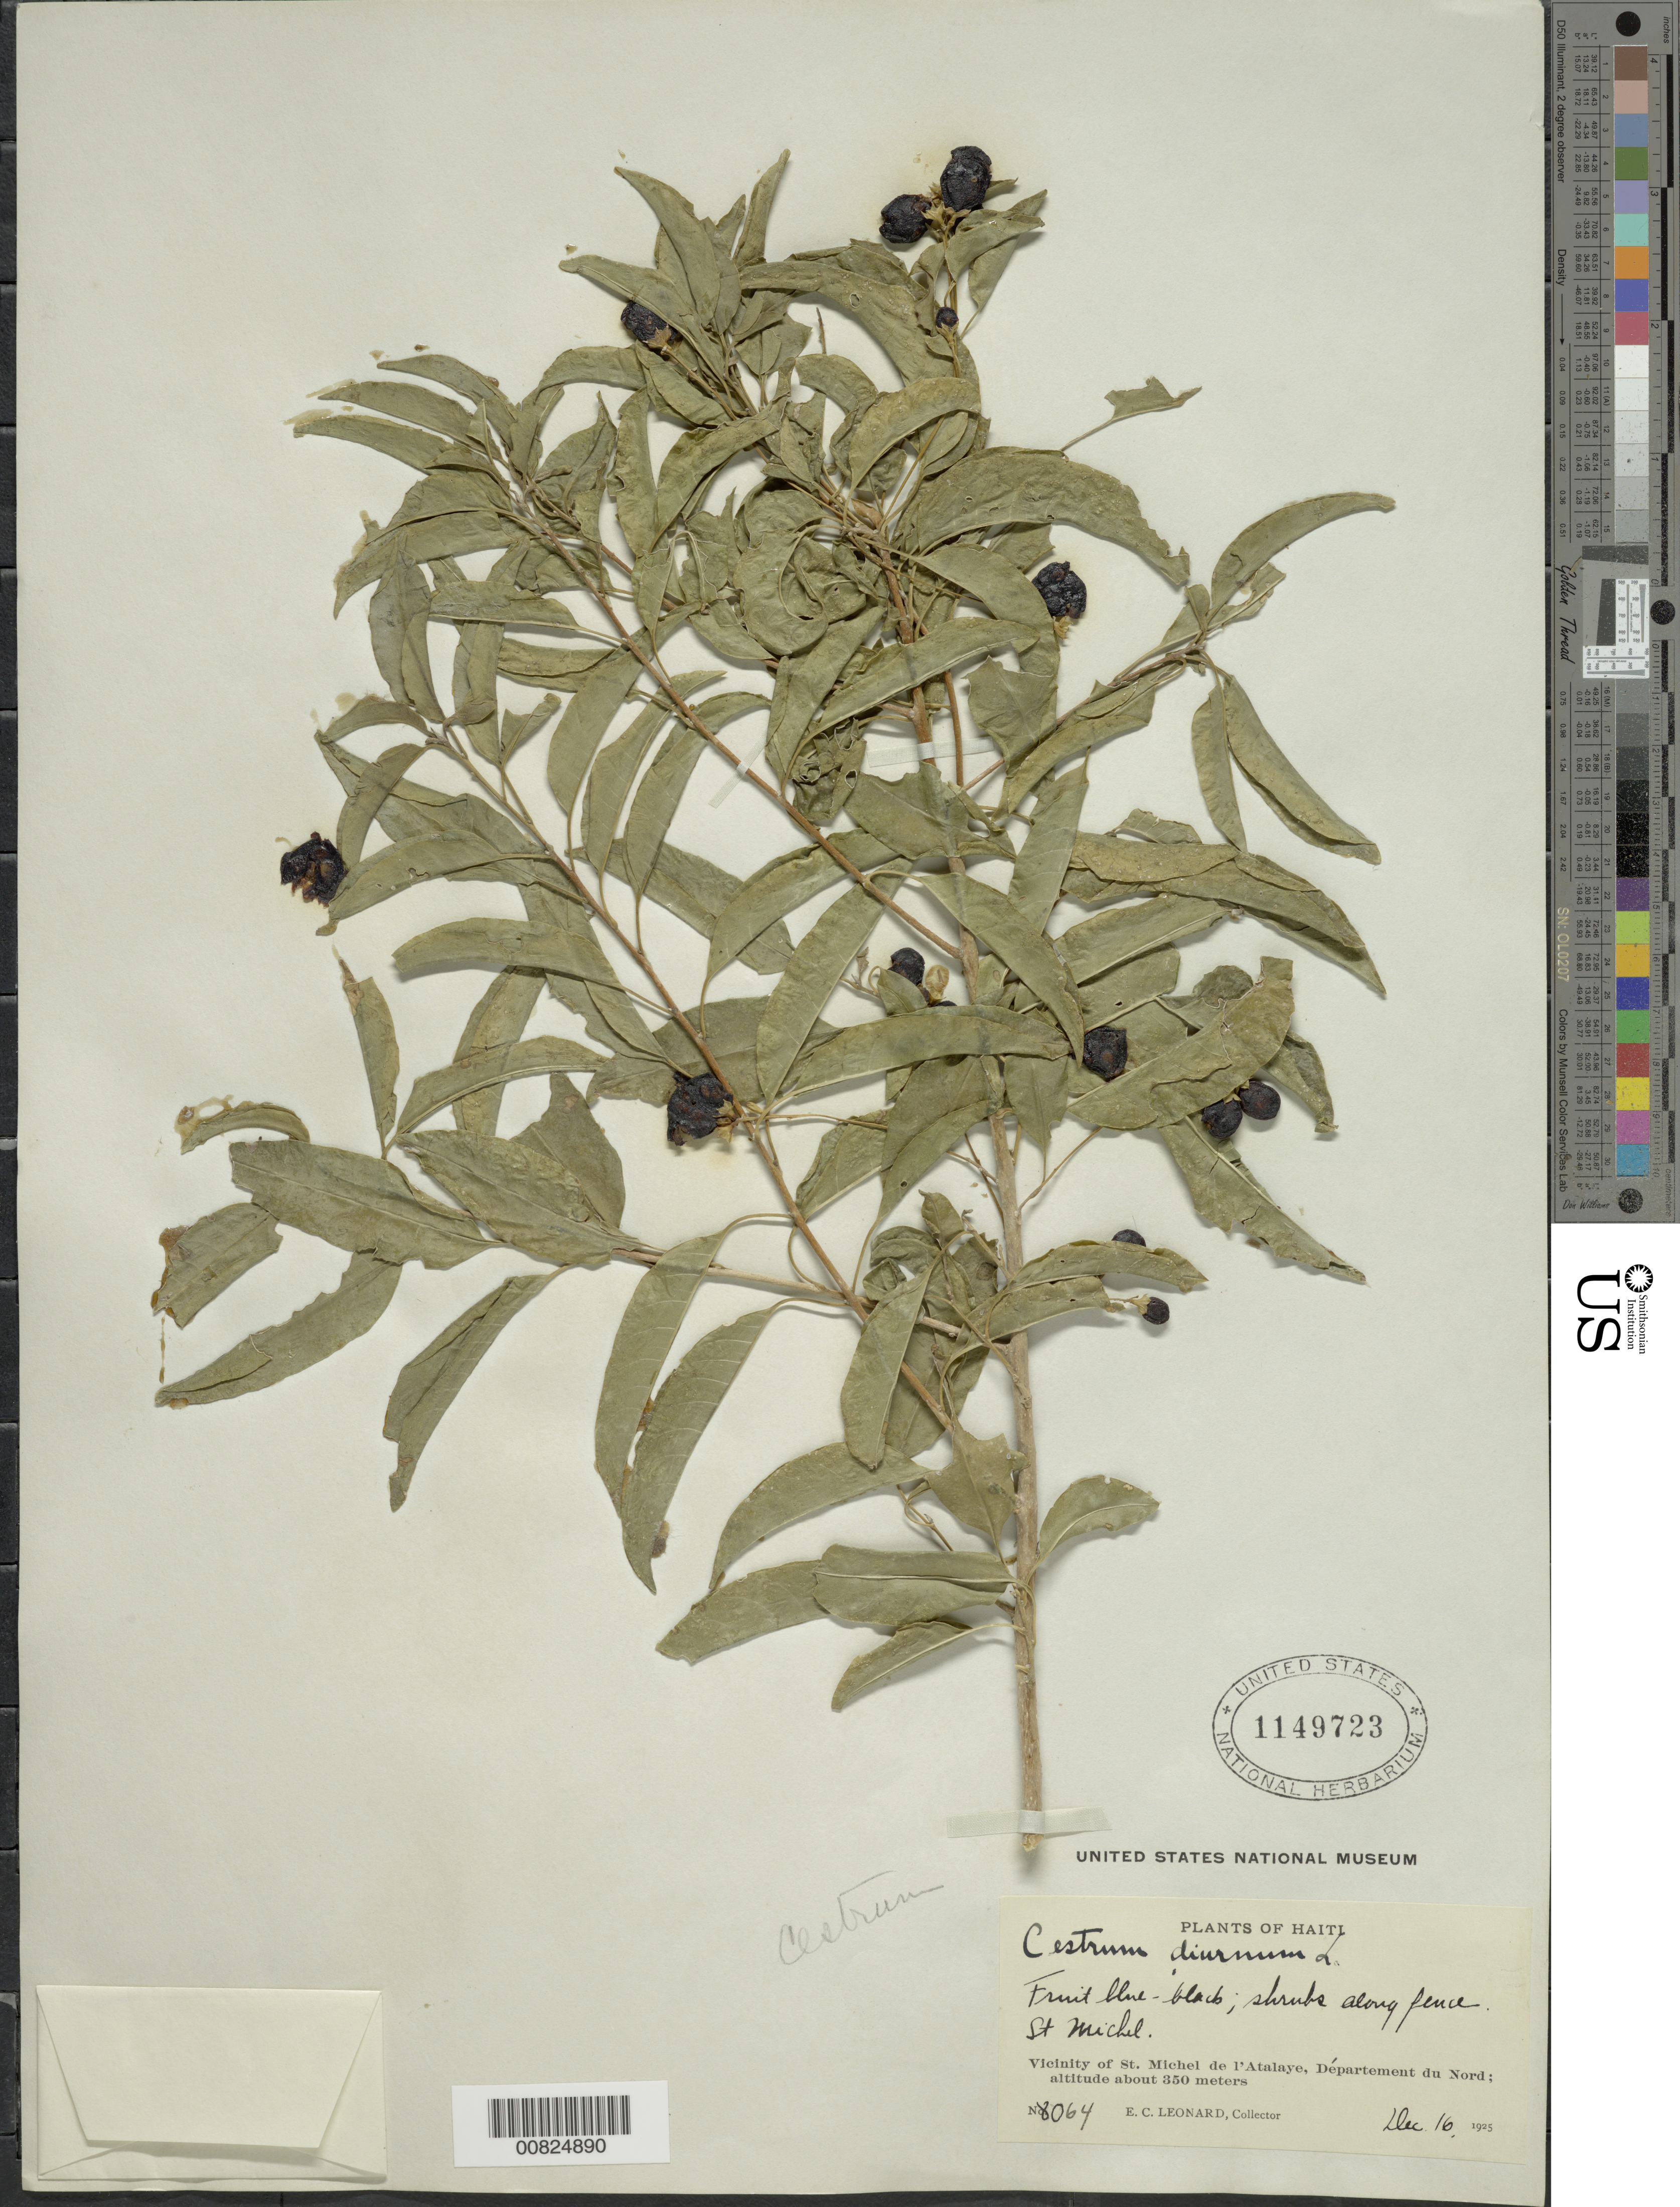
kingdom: Plantae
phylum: Tracheophyta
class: Magnoliopsida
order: Solanales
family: Solanaceae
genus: Cestrum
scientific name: Cestrum diurnum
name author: L.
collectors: E. C. Leonard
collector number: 8064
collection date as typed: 16 Dec 1925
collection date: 1925-12-16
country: Haiti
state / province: Nord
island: Hispaniola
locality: Vicinity of St. Michel de l'Atalaye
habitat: Along fence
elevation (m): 350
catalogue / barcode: US 1149723